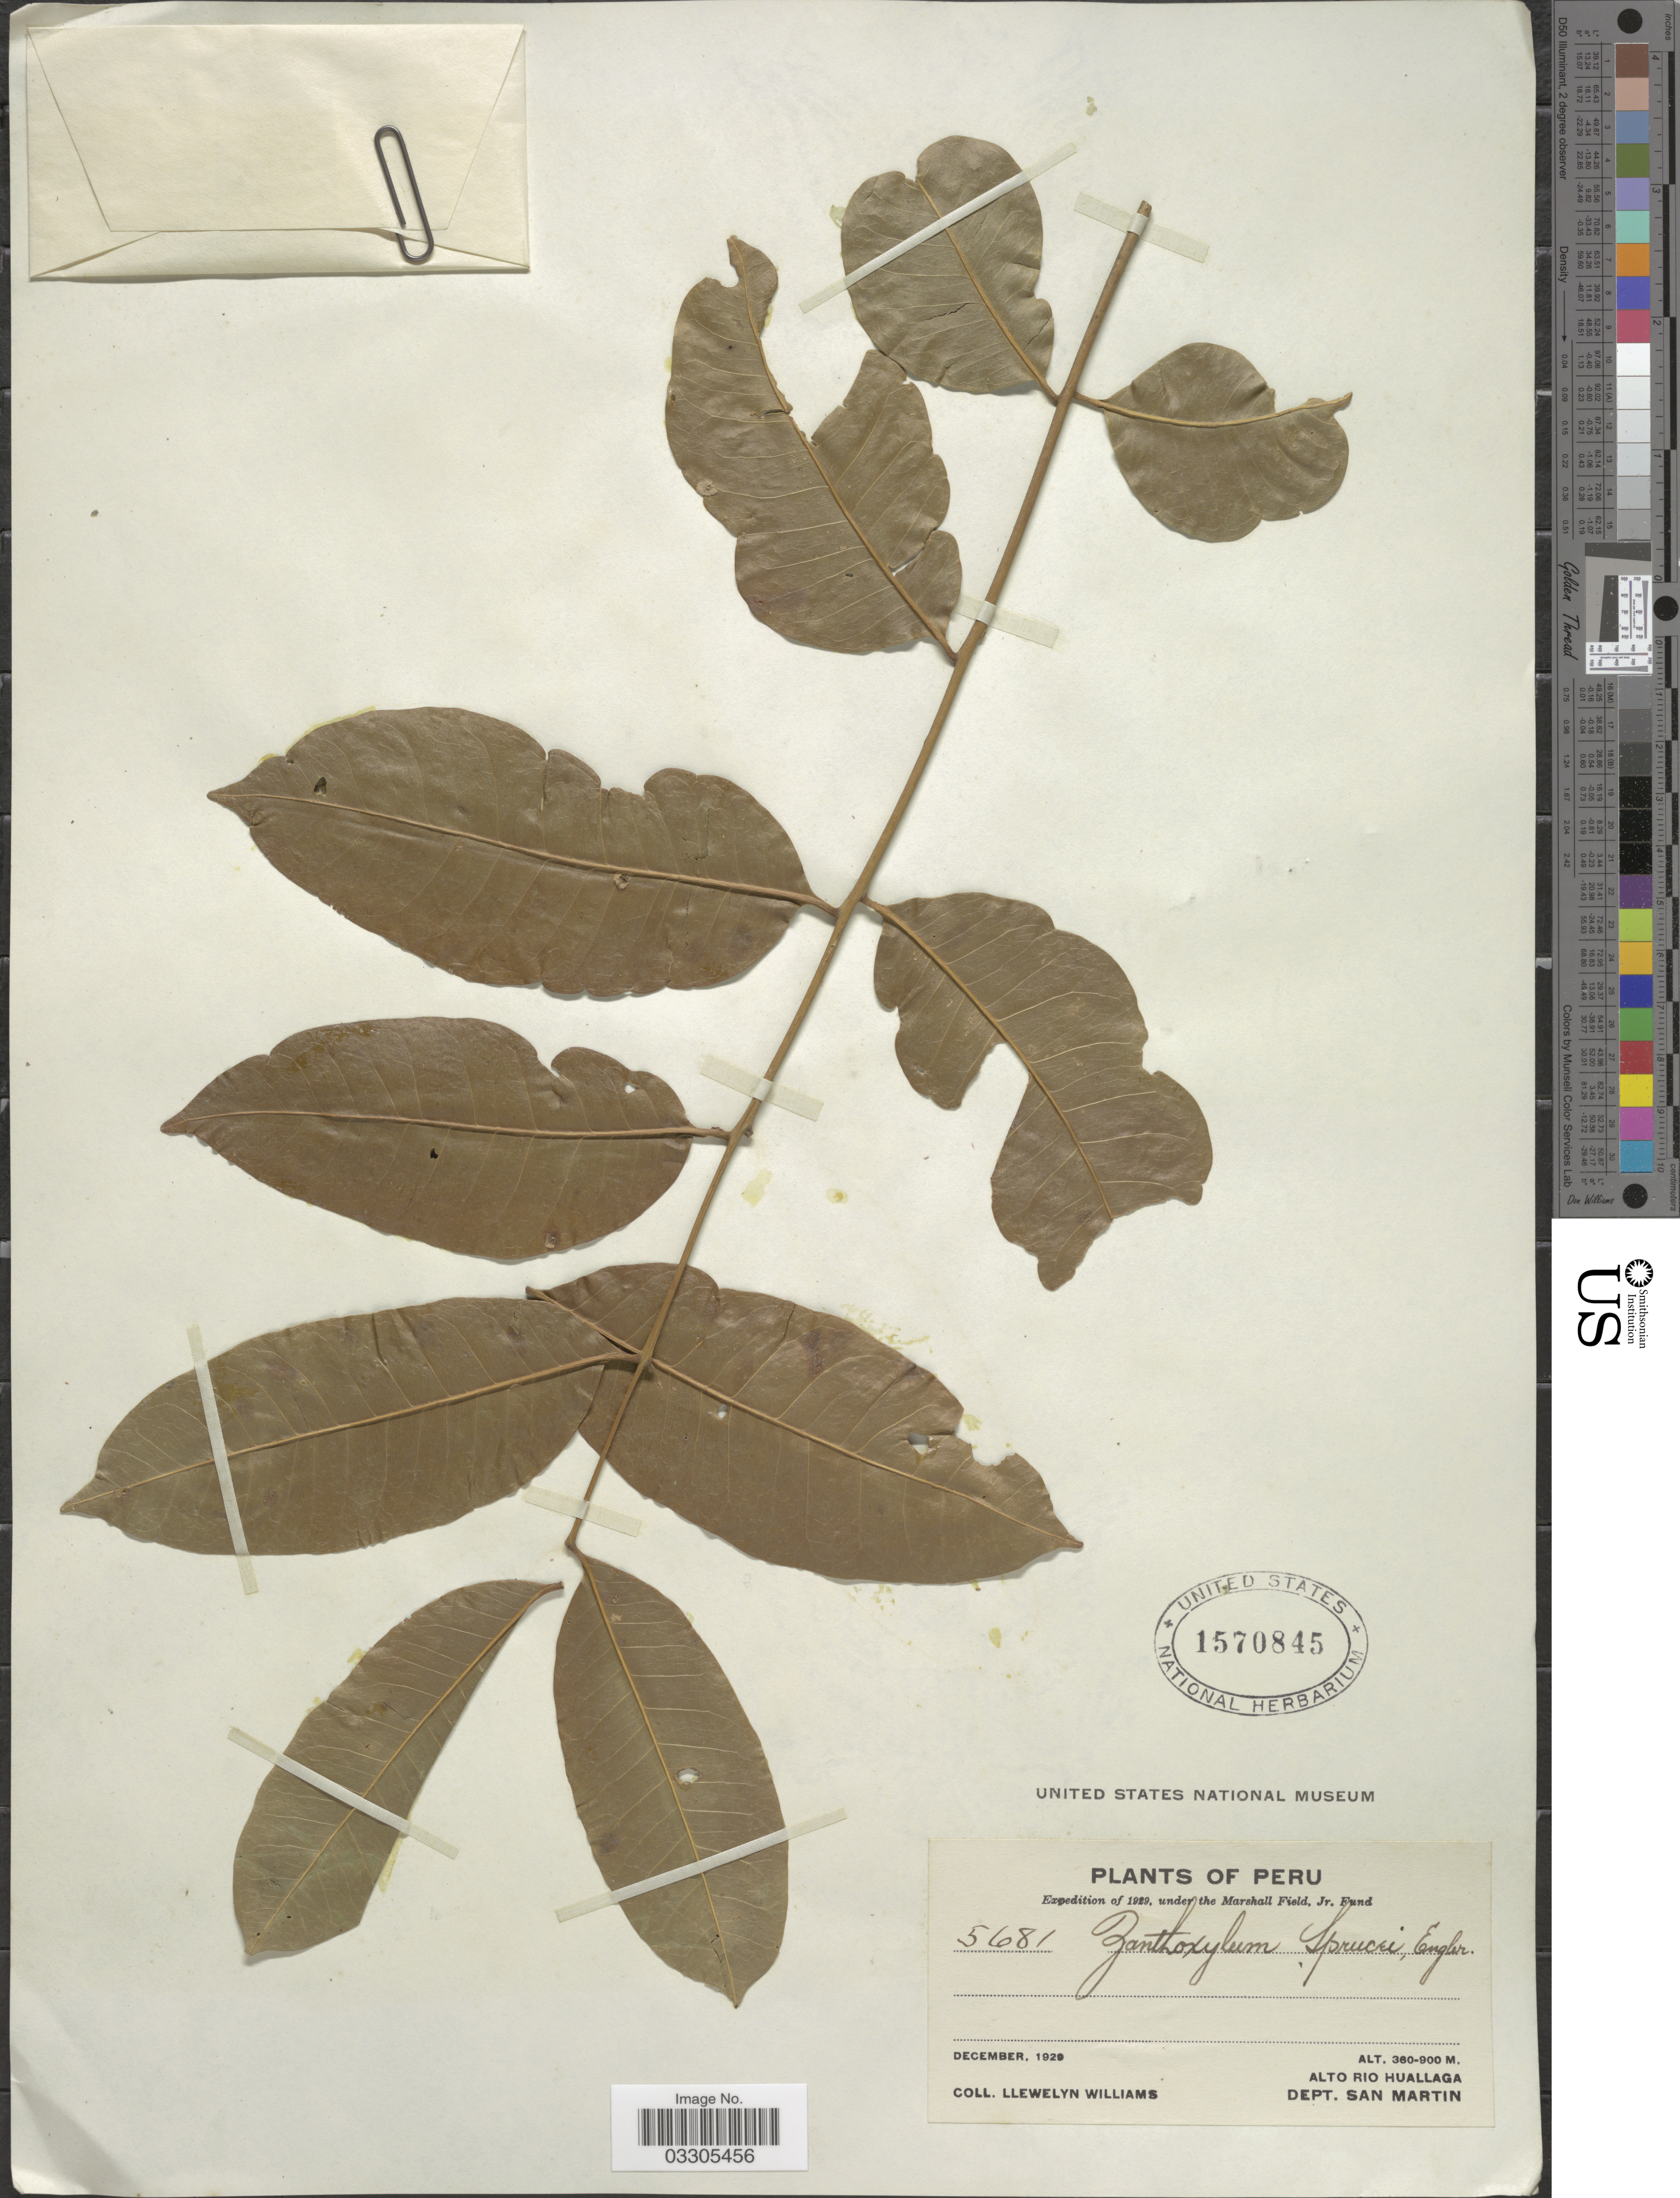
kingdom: Plantae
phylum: Tracheophyta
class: Magnoliopsida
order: Sapindales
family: Rutaceae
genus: Zanthoxylum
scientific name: Zanthoxylum sprucei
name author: Engl.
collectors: Ll. Williams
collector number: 5681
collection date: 1929-12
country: Peru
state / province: San Martín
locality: Alto Rio Huallaga, Dept. San Martin.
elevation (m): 360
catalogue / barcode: US 1570845